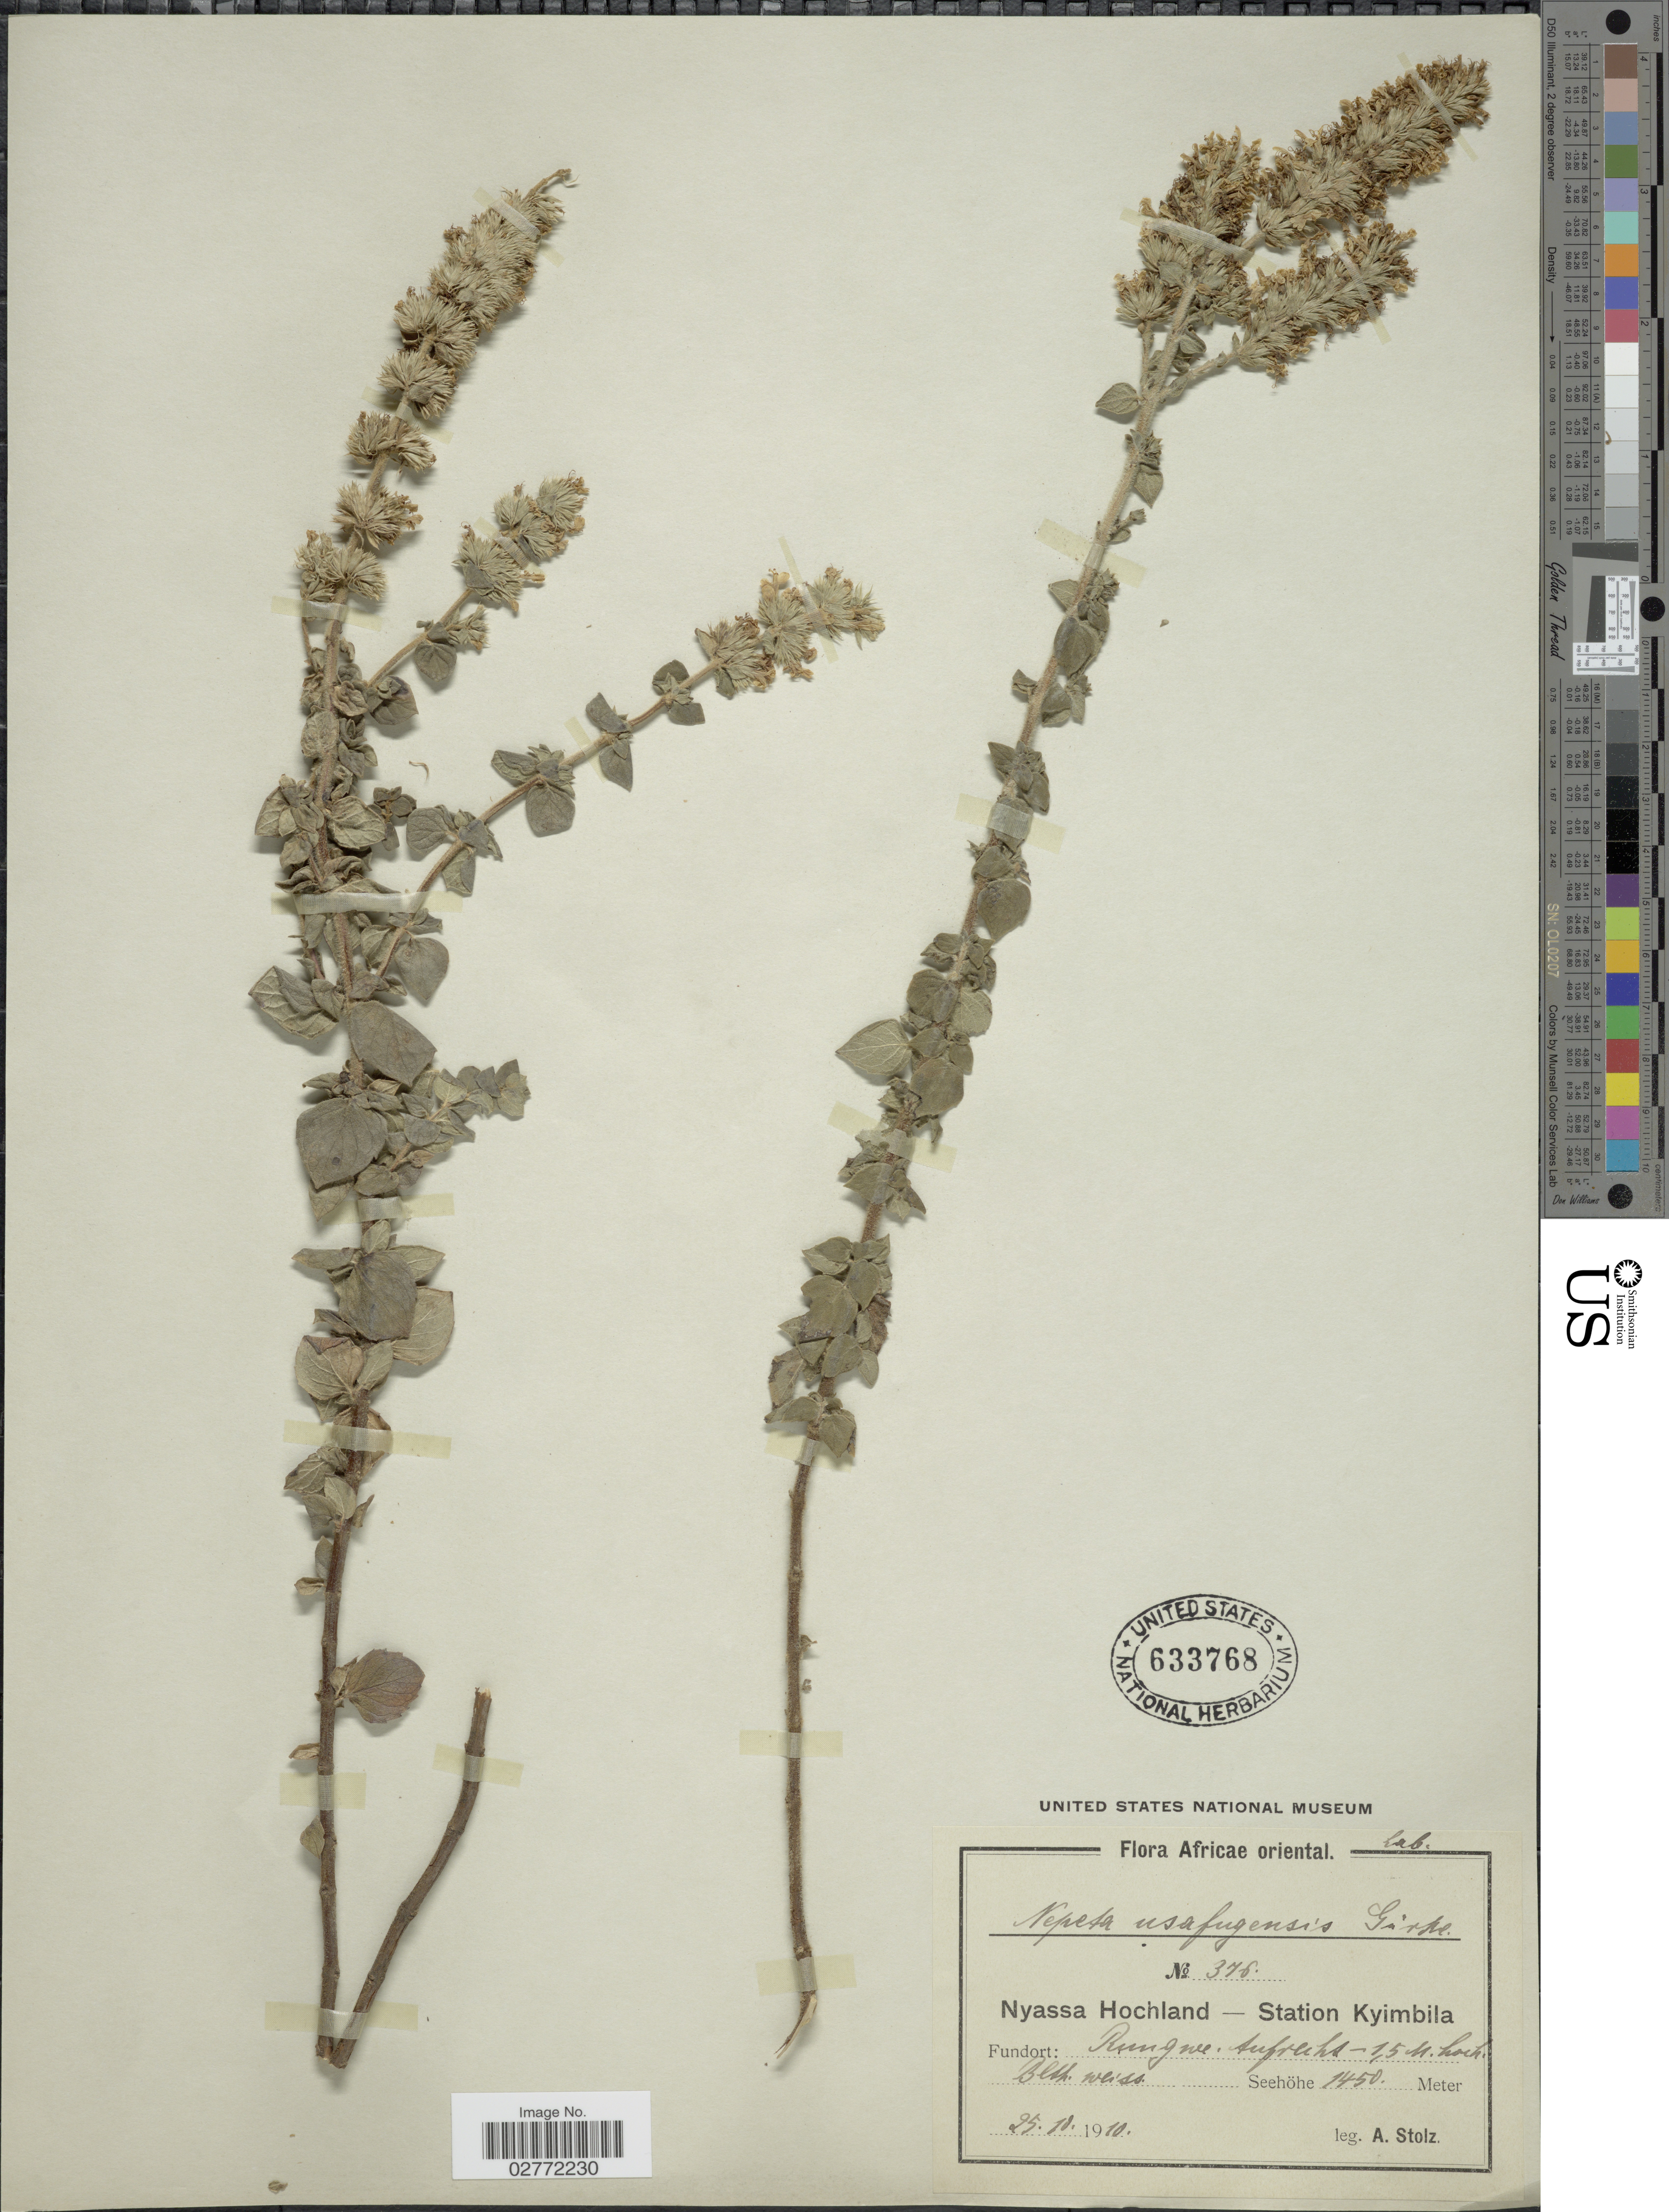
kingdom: Plantae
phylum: Tracheophyta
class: Magnoliopsida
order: Lamiales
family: Lamiaceae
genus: Nepeta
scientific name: Nepeta usafuensis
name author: Gürke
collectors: A. Stolz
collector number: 376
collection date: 1910-10-25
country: Tanzania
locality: Africae oriental. Nyassa Hochland - Station Kyimbila. Fundort: Rungwe.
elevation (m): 1450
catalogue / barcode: US 633768